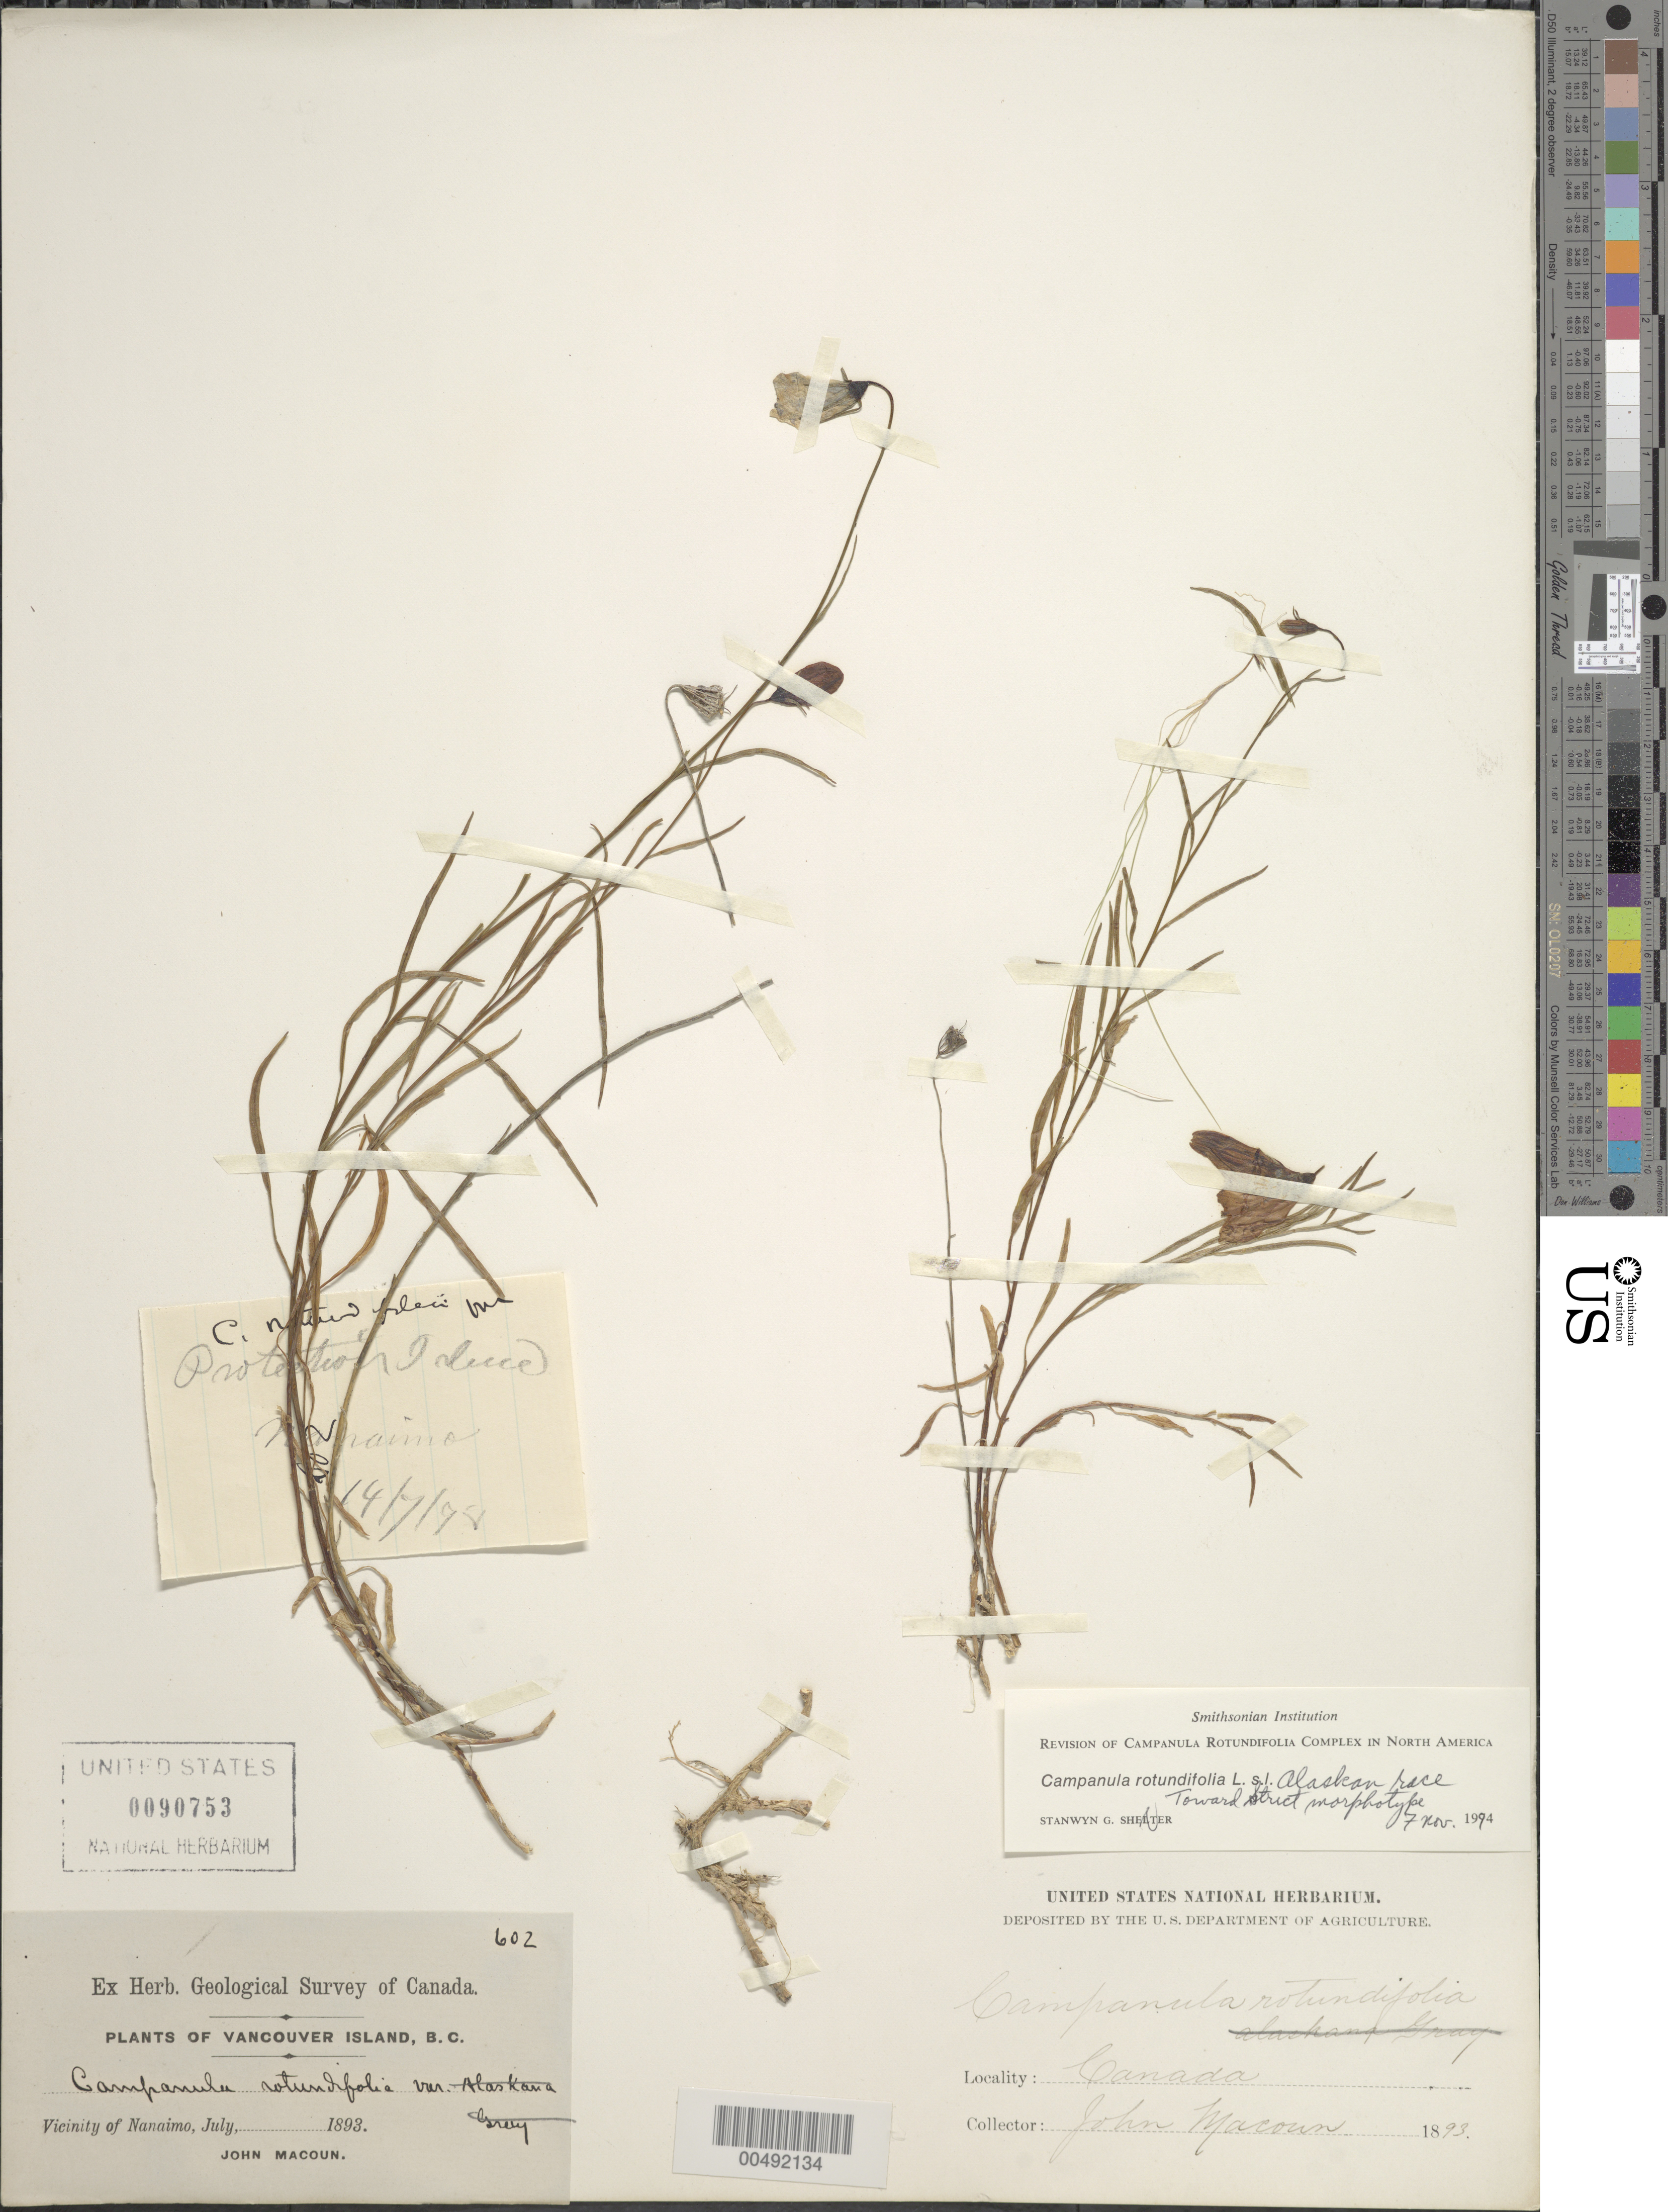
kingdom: Plantae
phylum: Tracheophyta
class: Magnoliopsida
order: Asterales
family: Campanulaceae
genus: Campanula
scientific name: Campanula rotundifolia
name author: L.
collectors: J. Macoun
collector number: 602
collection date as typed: Jul 1893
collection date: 1893-07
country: Canada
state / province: British Columbia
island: Vancouver Island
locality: vicinity of Nanaimo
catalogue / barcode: US 90753